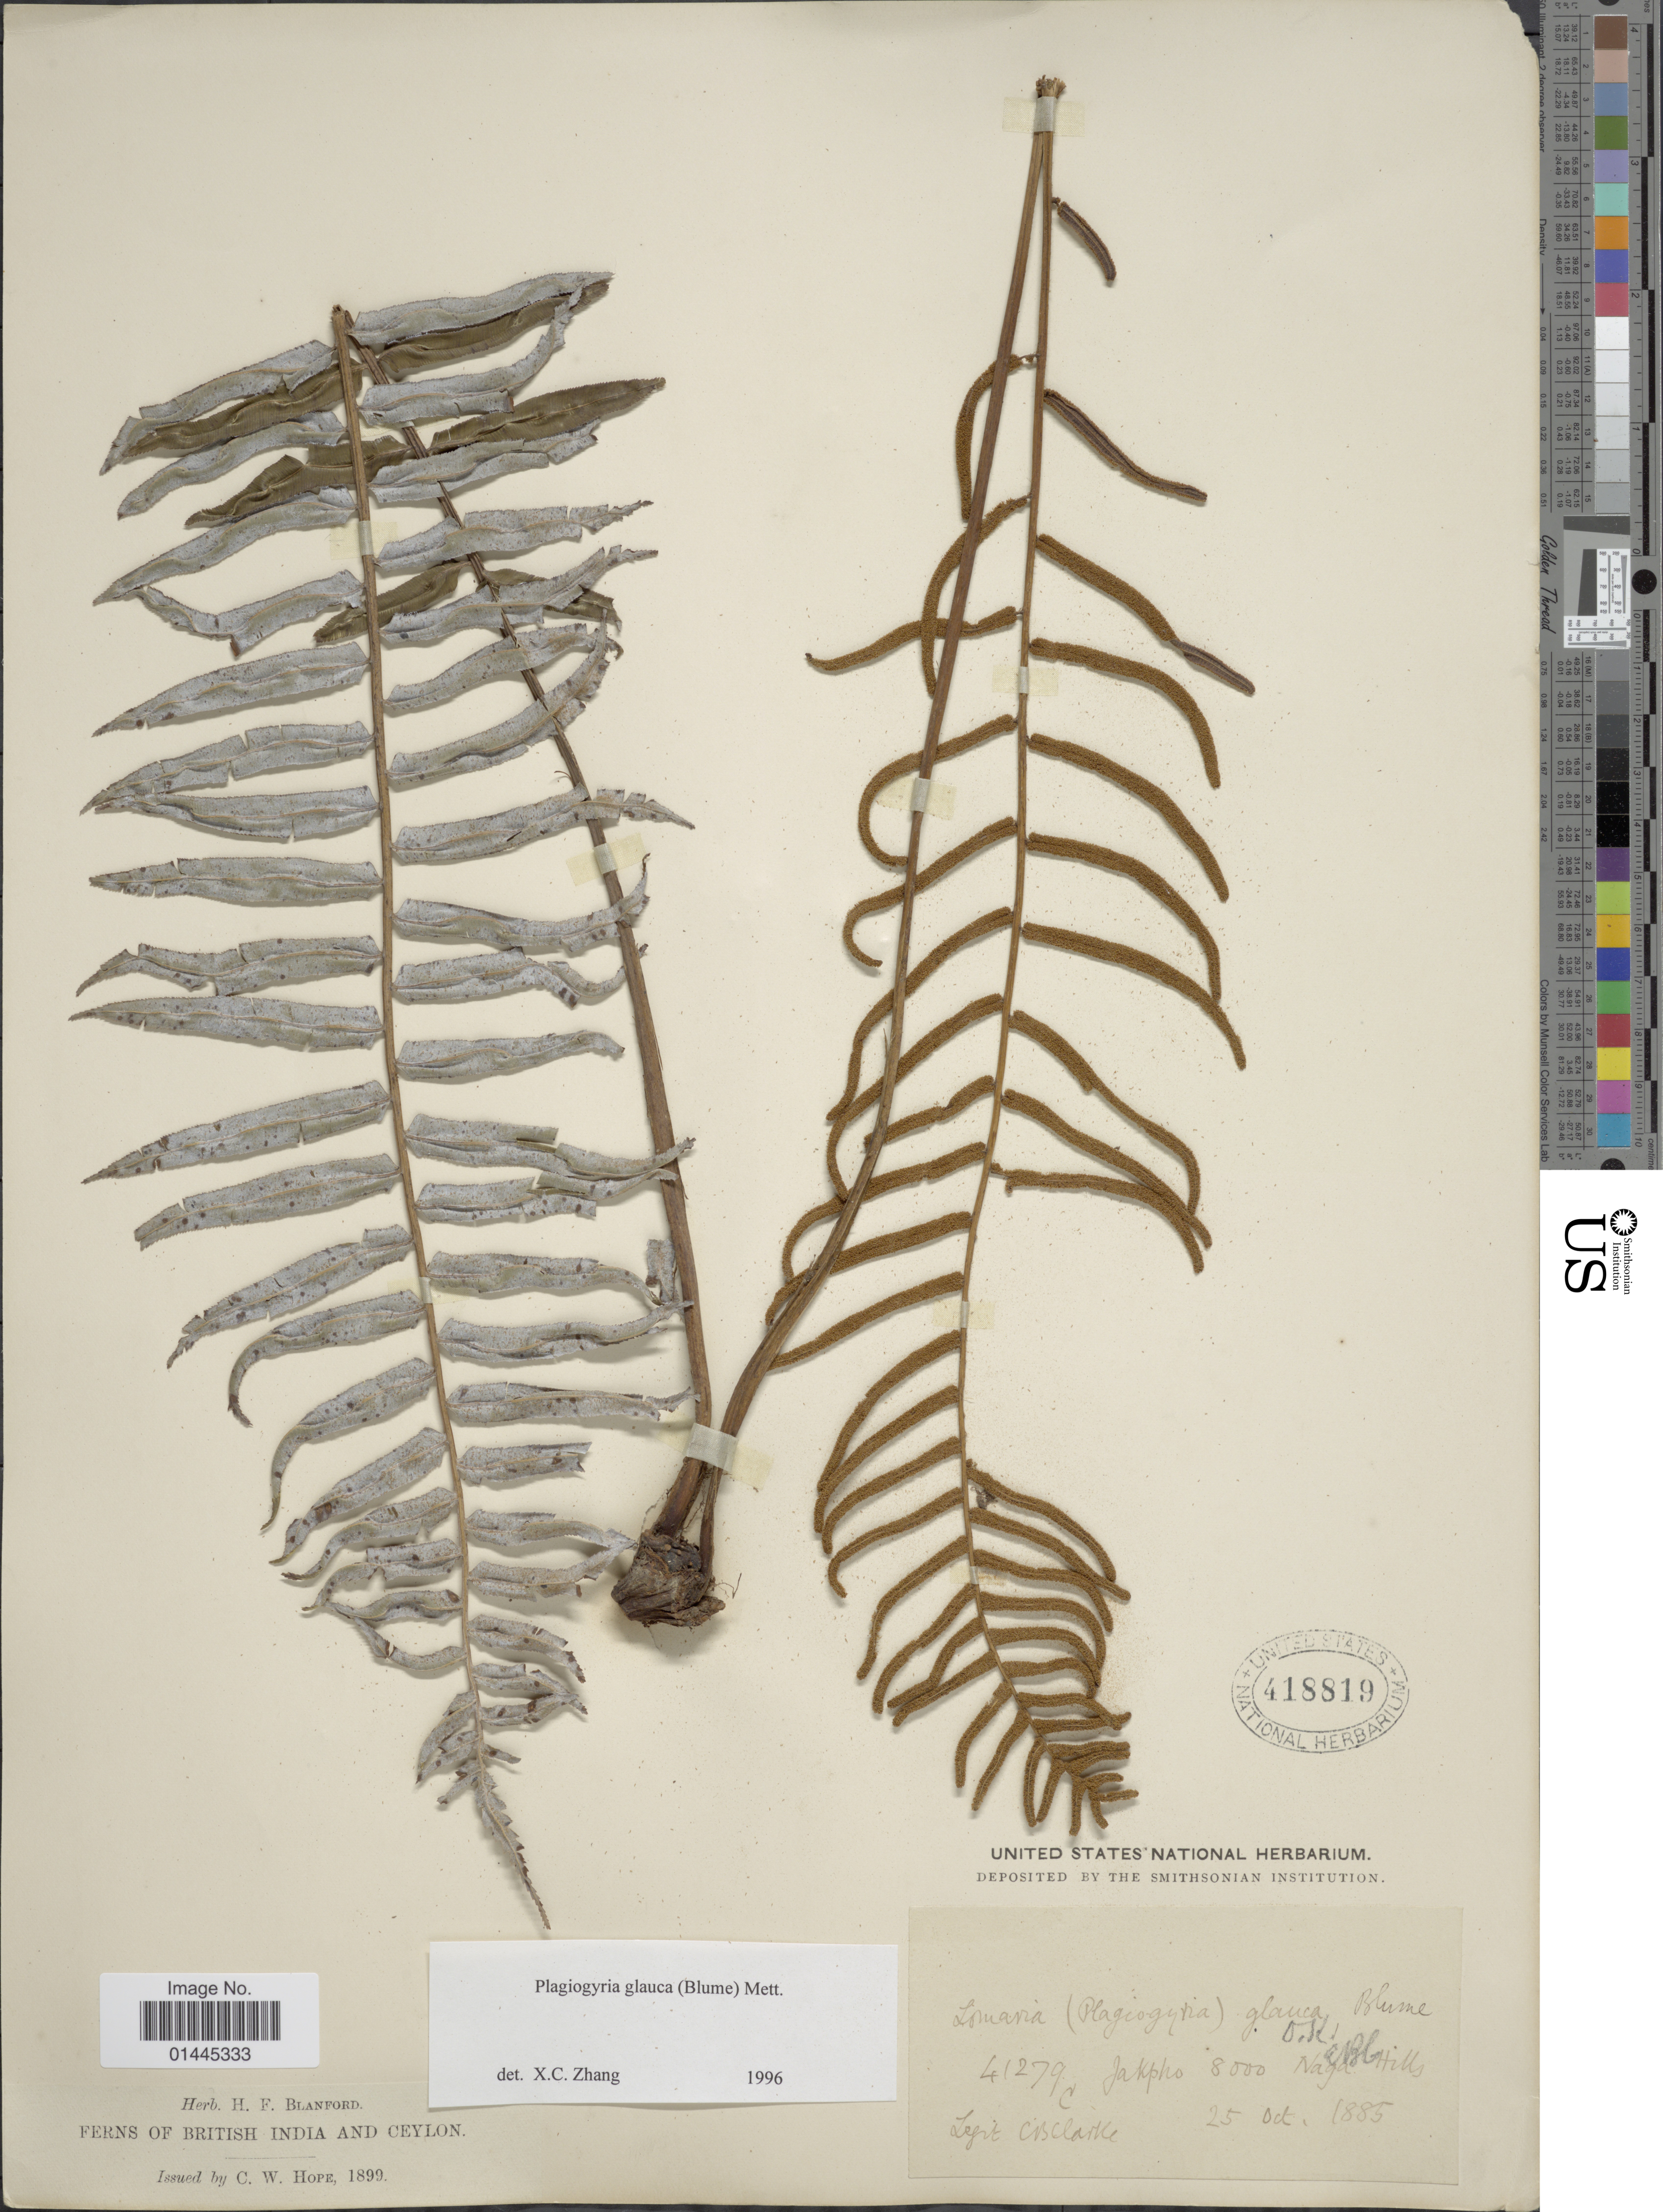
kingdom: Plantae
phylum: Tracheophyta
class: Polypodiopsida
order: Cyatheales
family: Plagiogyriaceae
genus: Plagiogyria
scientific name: Plagiogyria glauca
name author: (Blume) Mett.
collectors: C. B. Clarke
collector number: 41279C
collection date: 1885-10-25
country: India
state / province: Nagaland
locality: Jakpho, Naga Hills, British India and Ceylon.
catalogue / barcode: US 418819